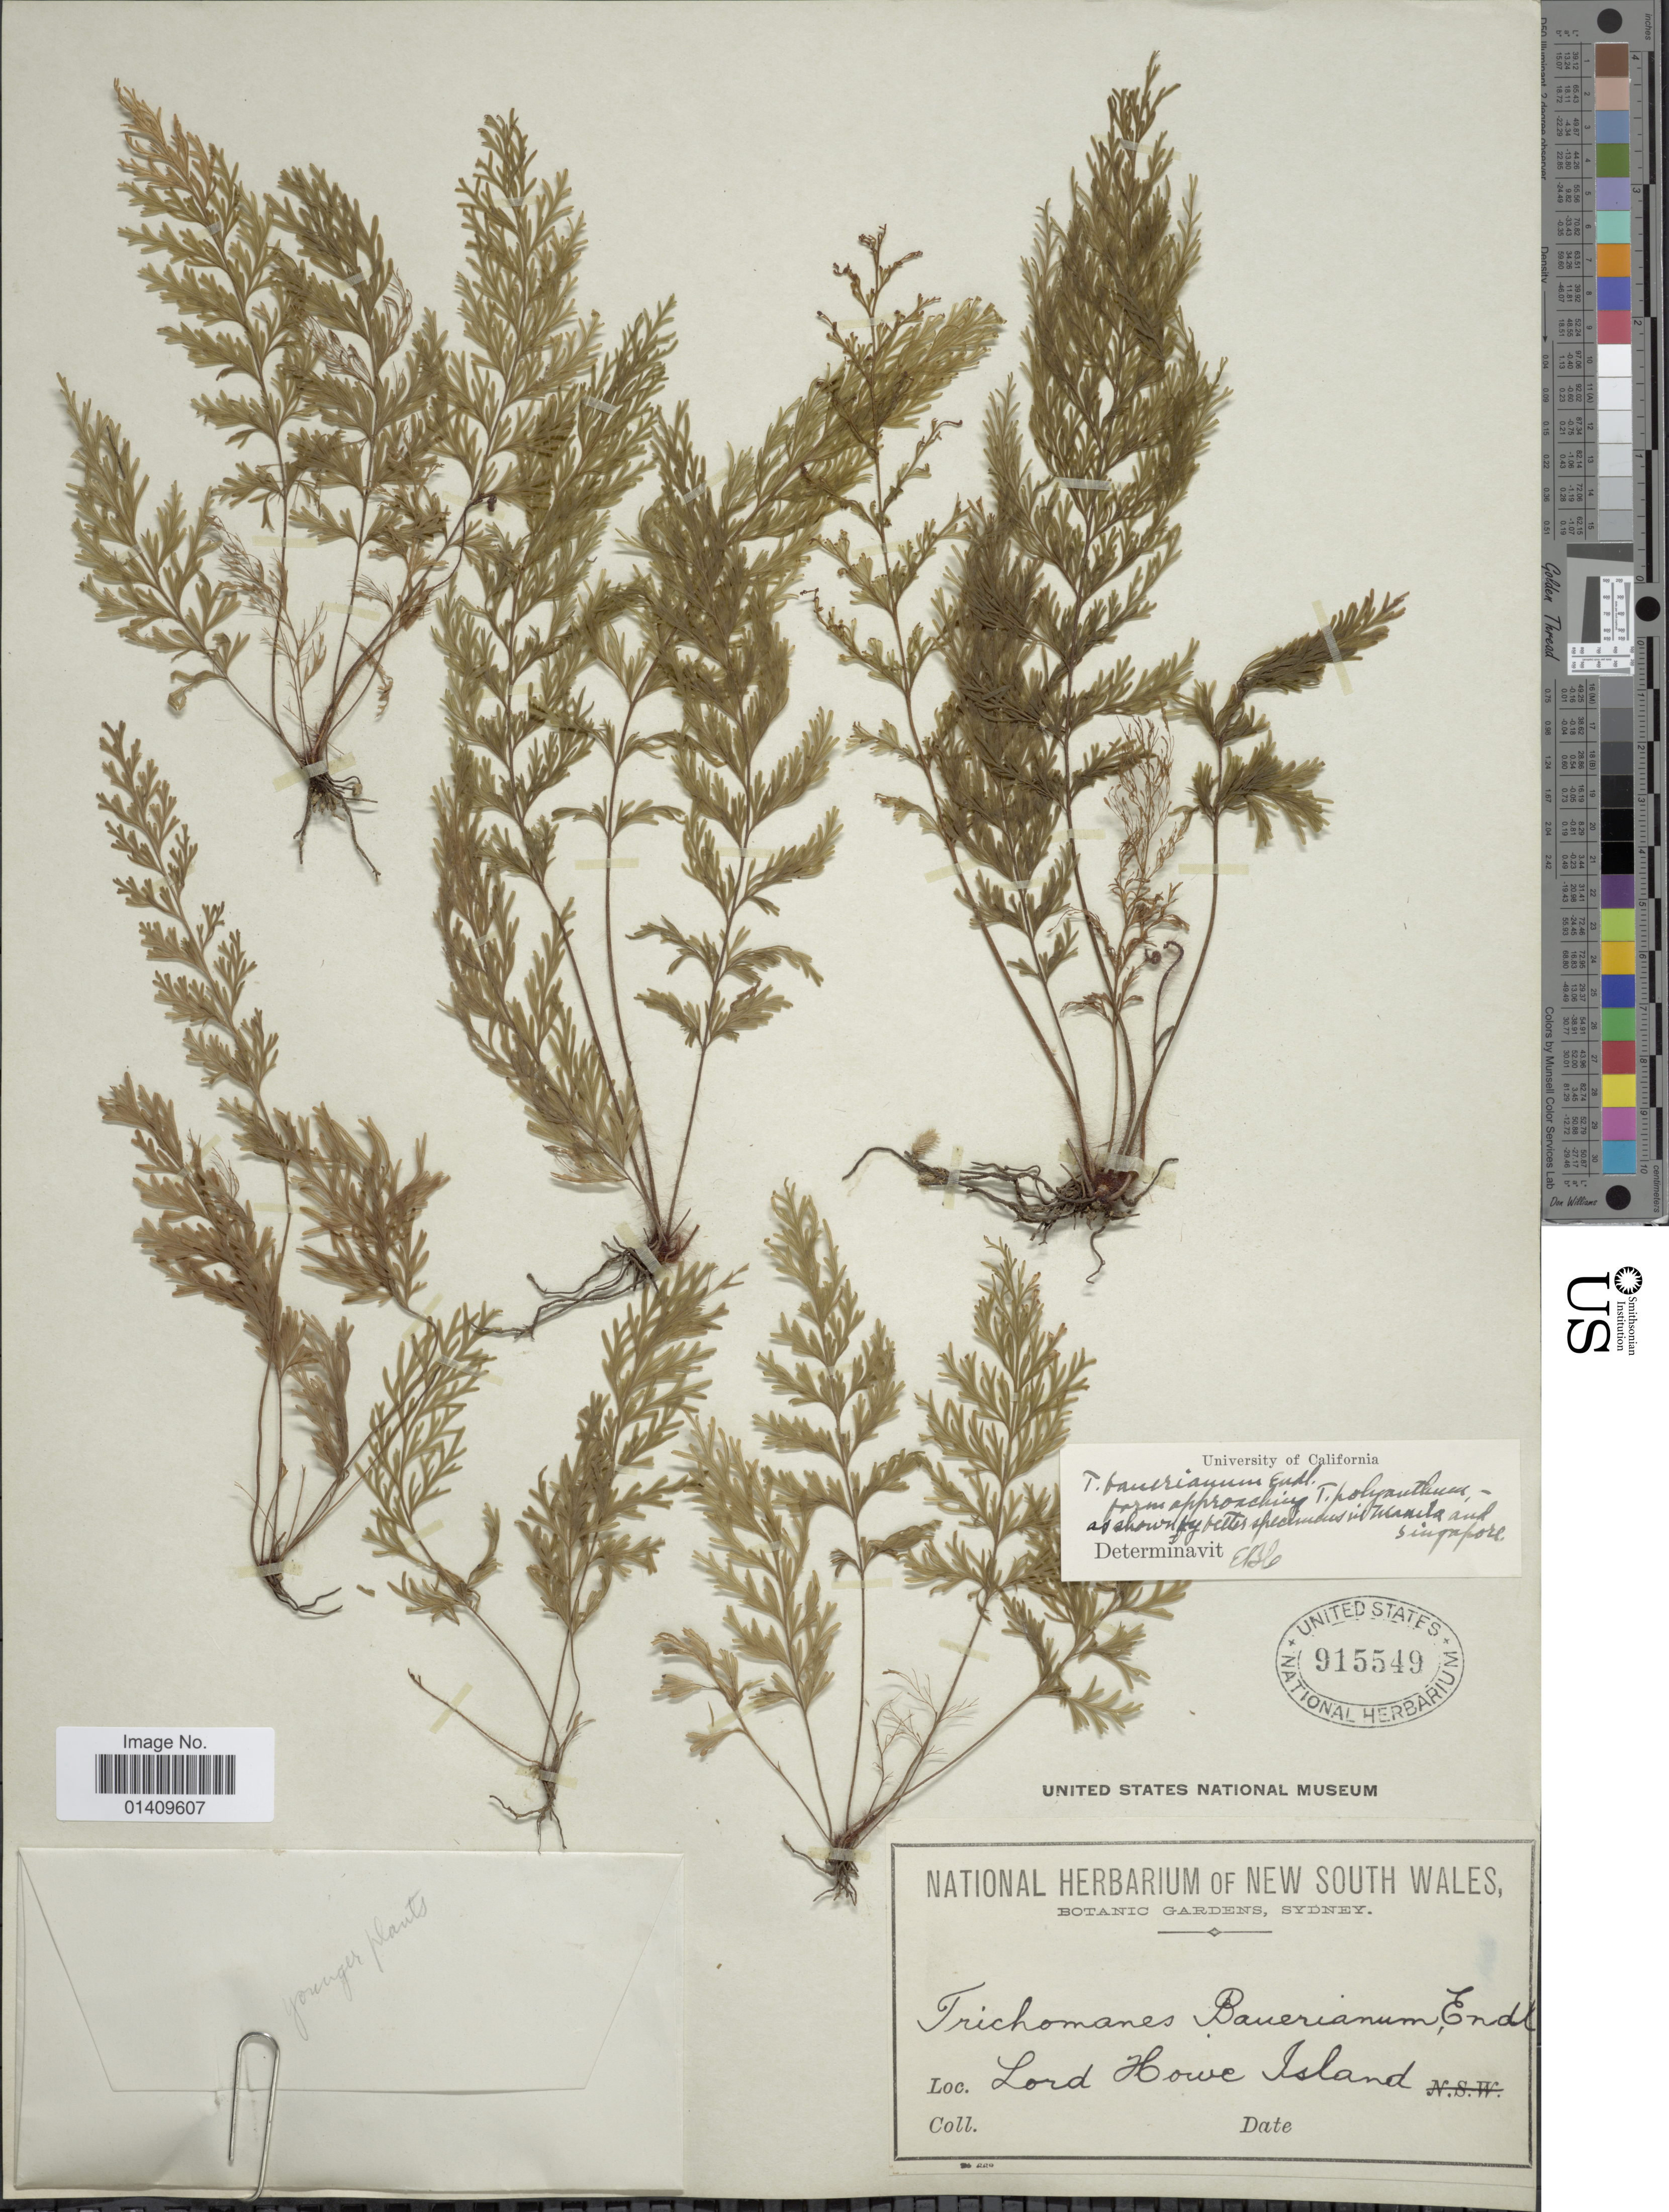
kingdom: Plantae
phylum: Tracheophyta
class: Polypodiopsida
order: Hymenophyllales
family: Hymenophyllaceae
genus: Callistopteris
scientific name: Callistopteris baueriana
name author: Copel.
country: Australia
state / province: New South Wales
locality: Lord Howe Island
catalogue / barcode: US 915549